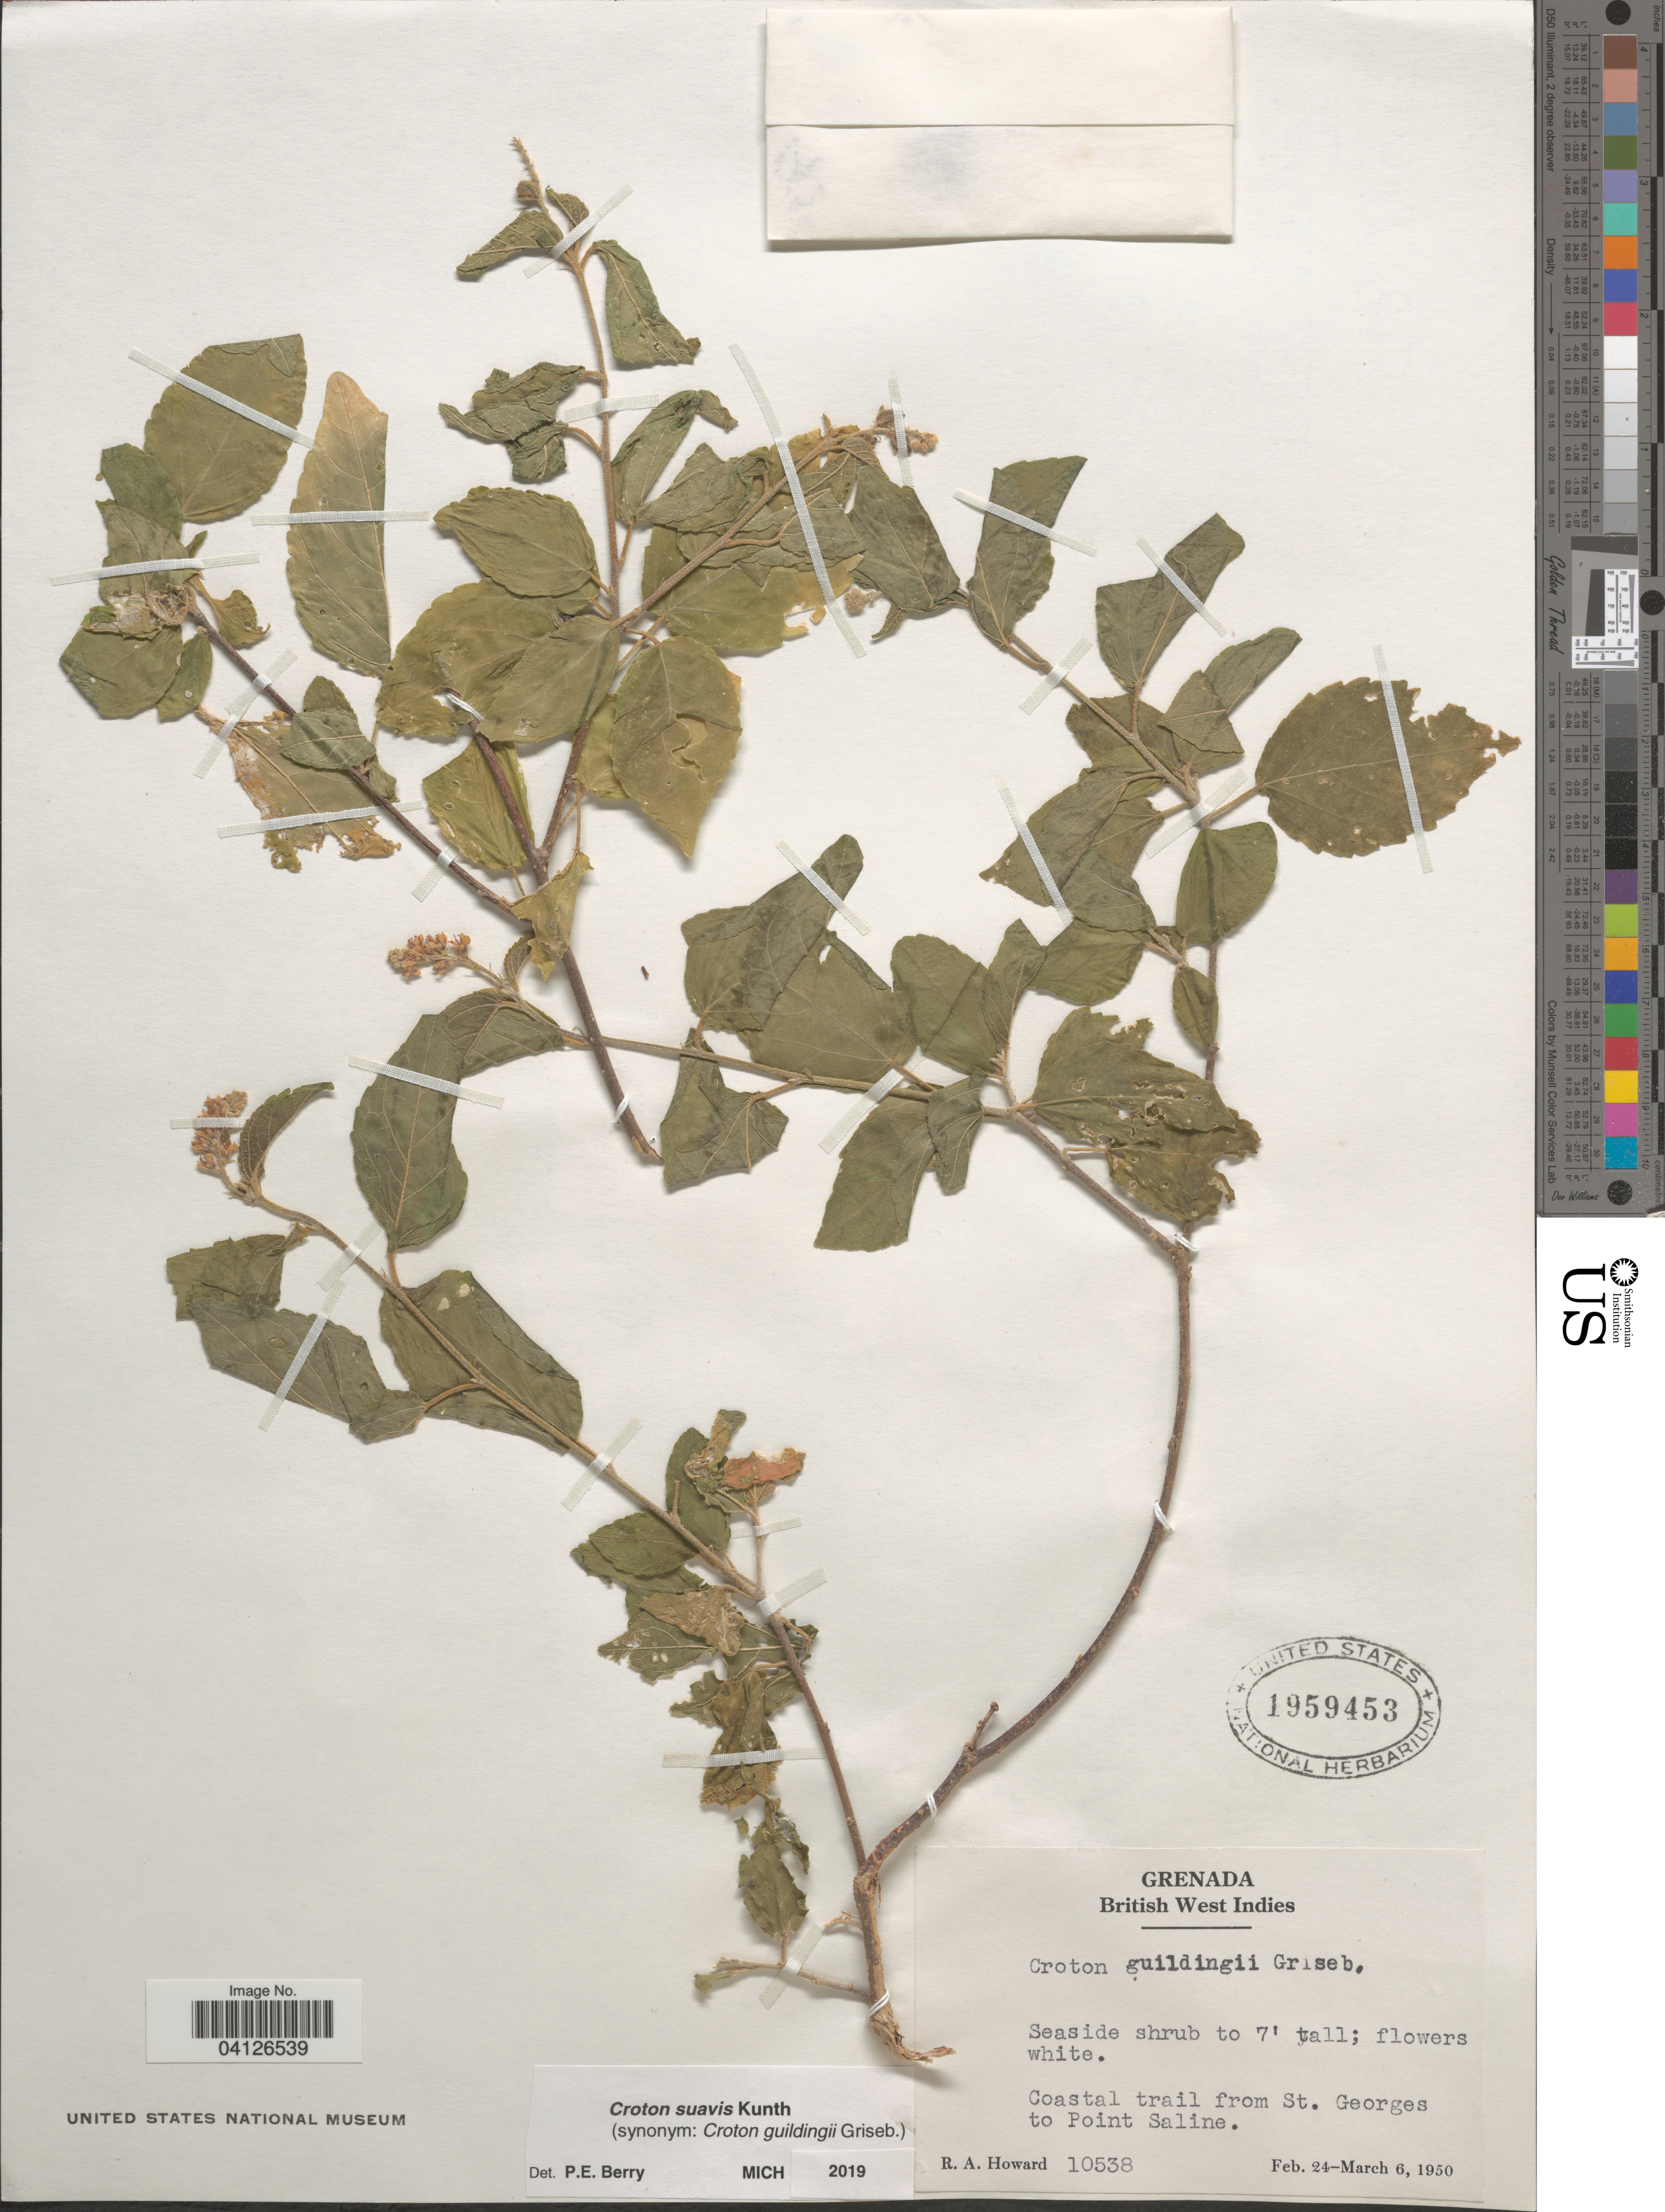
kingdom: Plantae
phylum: Tracheophyta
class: Magnoliopsida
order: Malpighiales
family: Euphorbiaceae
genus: Croton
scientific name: Croton suavis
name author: Kunth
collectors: R. A. Howard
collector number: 10538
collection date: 1950-02-24/1950-03-06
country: Grenada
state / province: Saint George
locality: British West Indies. Coastal trail from St. Georges to Point Saline.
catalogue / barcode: US 1959453